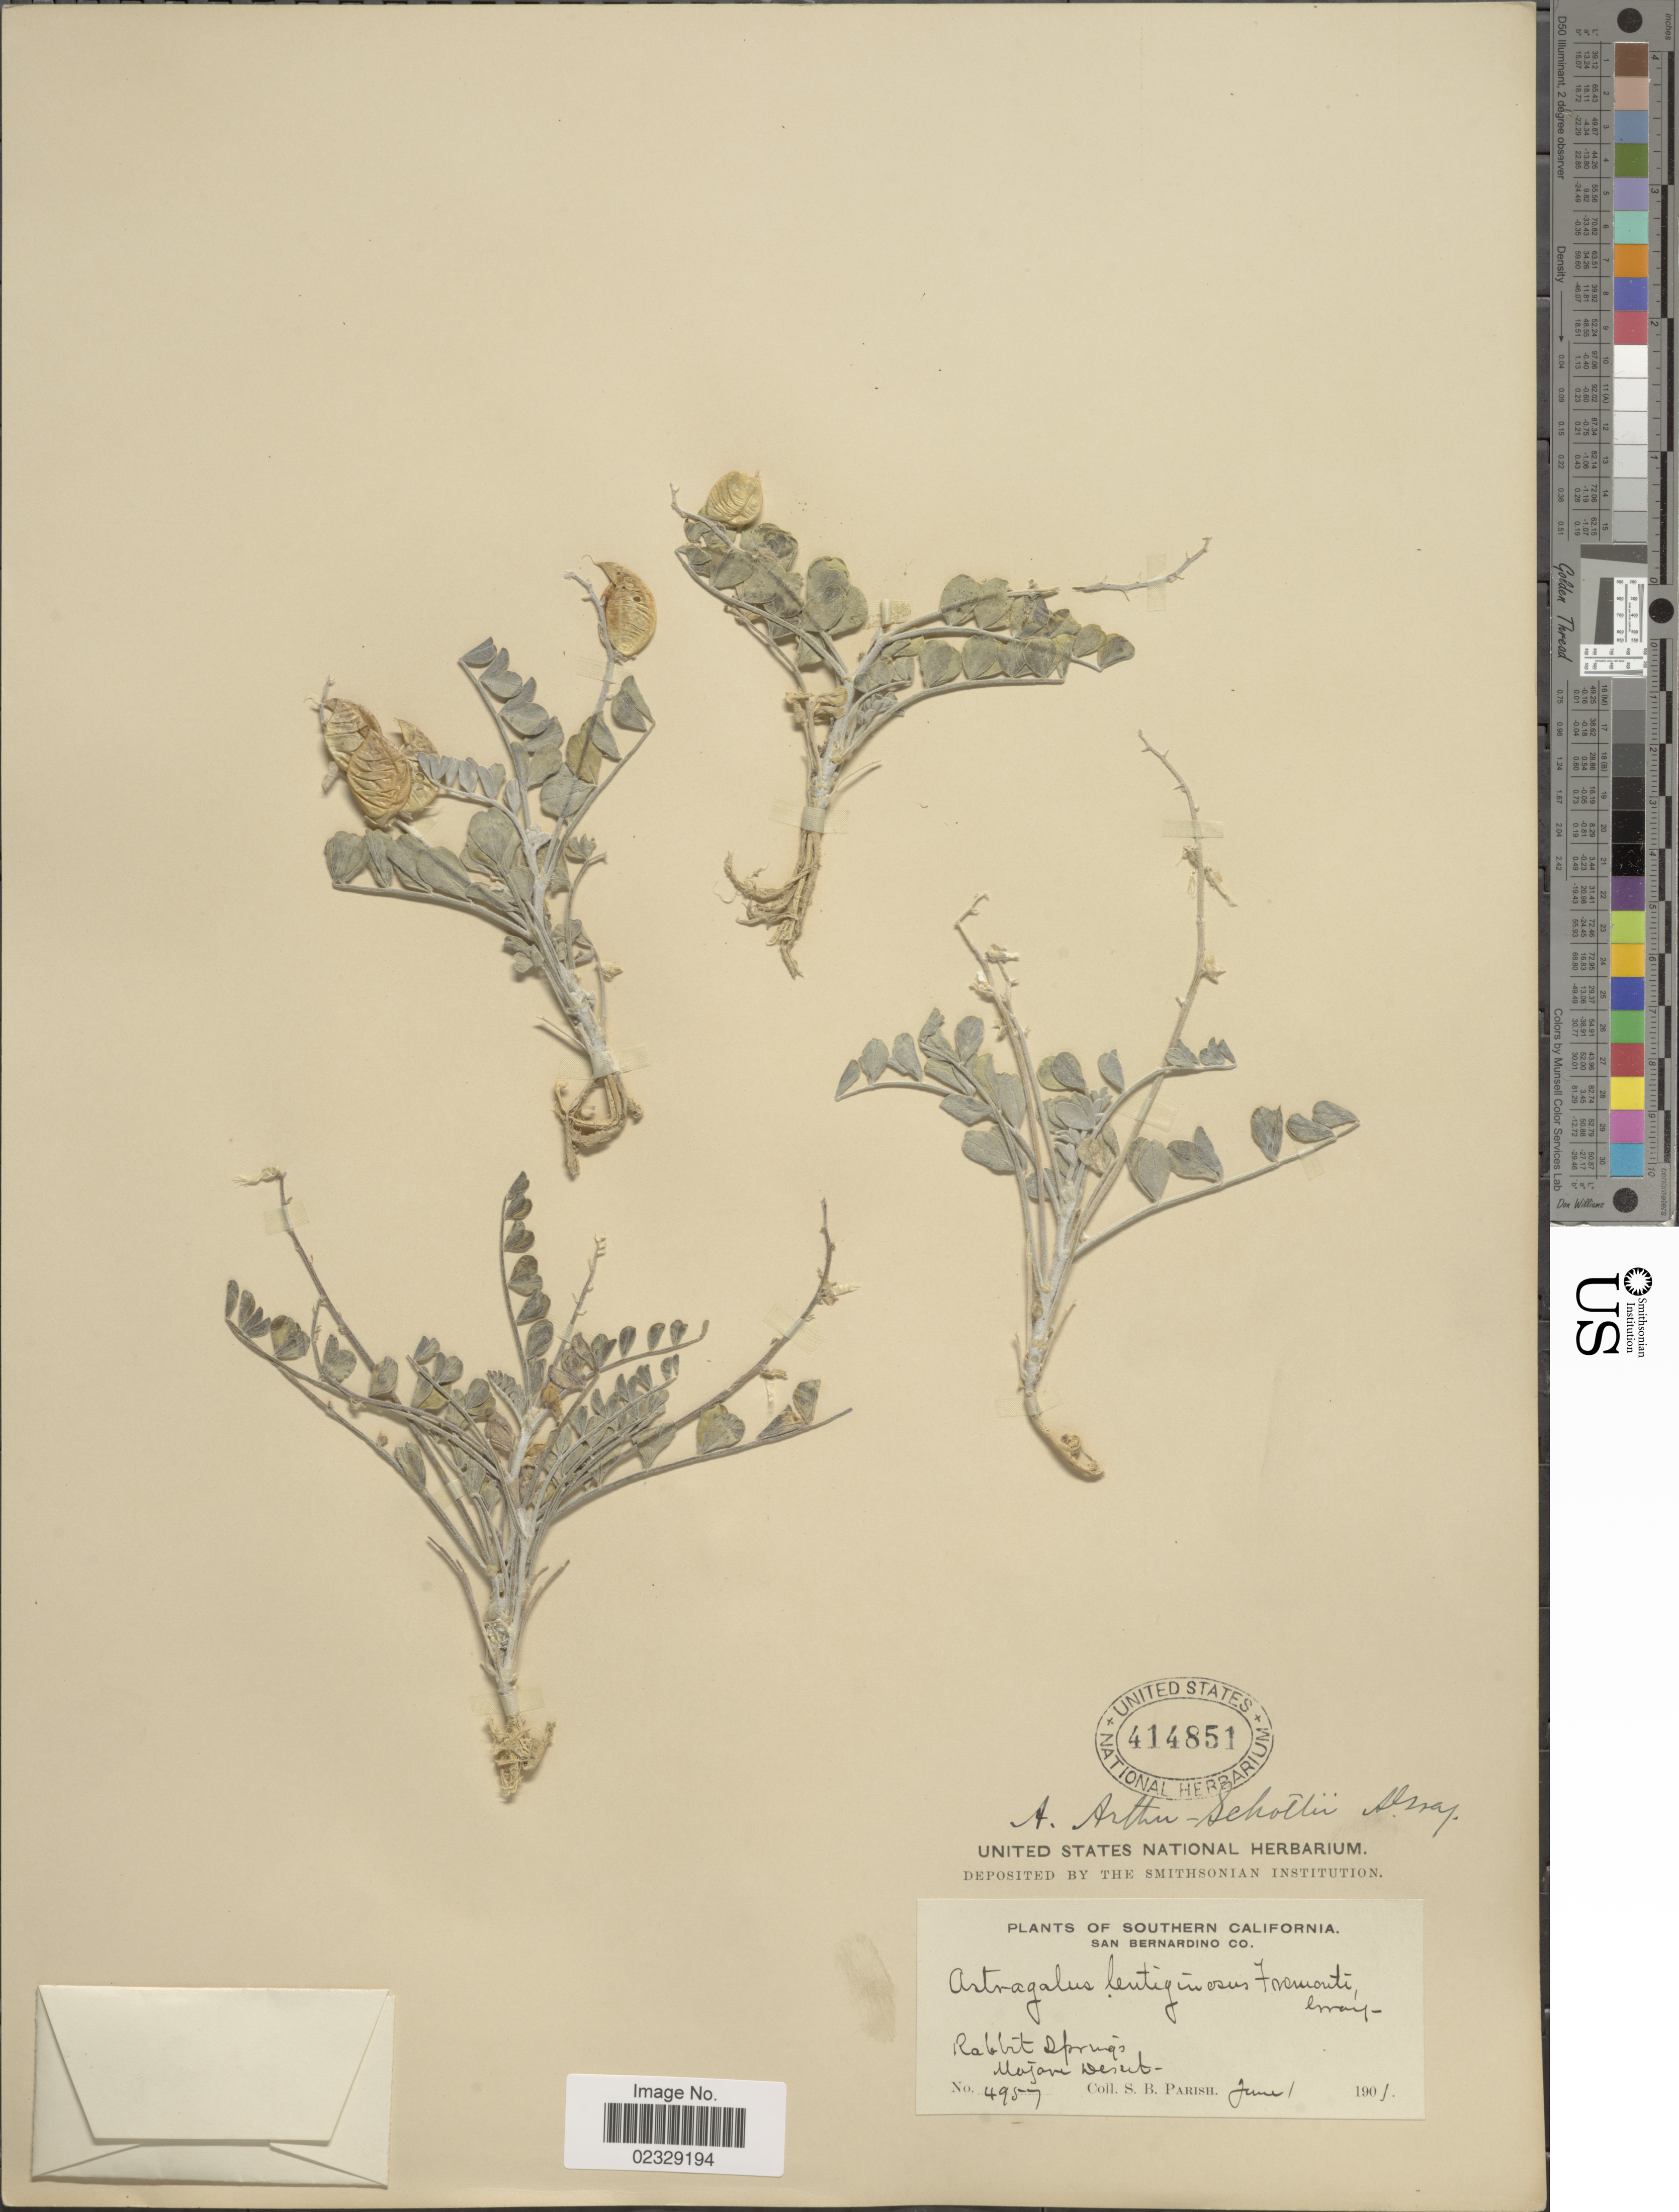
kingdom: Plantae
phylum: Tracheophyta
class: Magnoliopsida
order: Fabales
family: Fabaceae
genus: Astragalus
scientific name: Astragalus arthu-schottii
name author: A. Gray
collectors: S. B. Parish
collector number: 4957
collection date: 1901-06-01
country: United States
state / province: California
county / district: San Bernardino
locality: Southern California, San Bernardino Co., Rabbit Springs, Major Desert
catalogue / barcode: US 414851